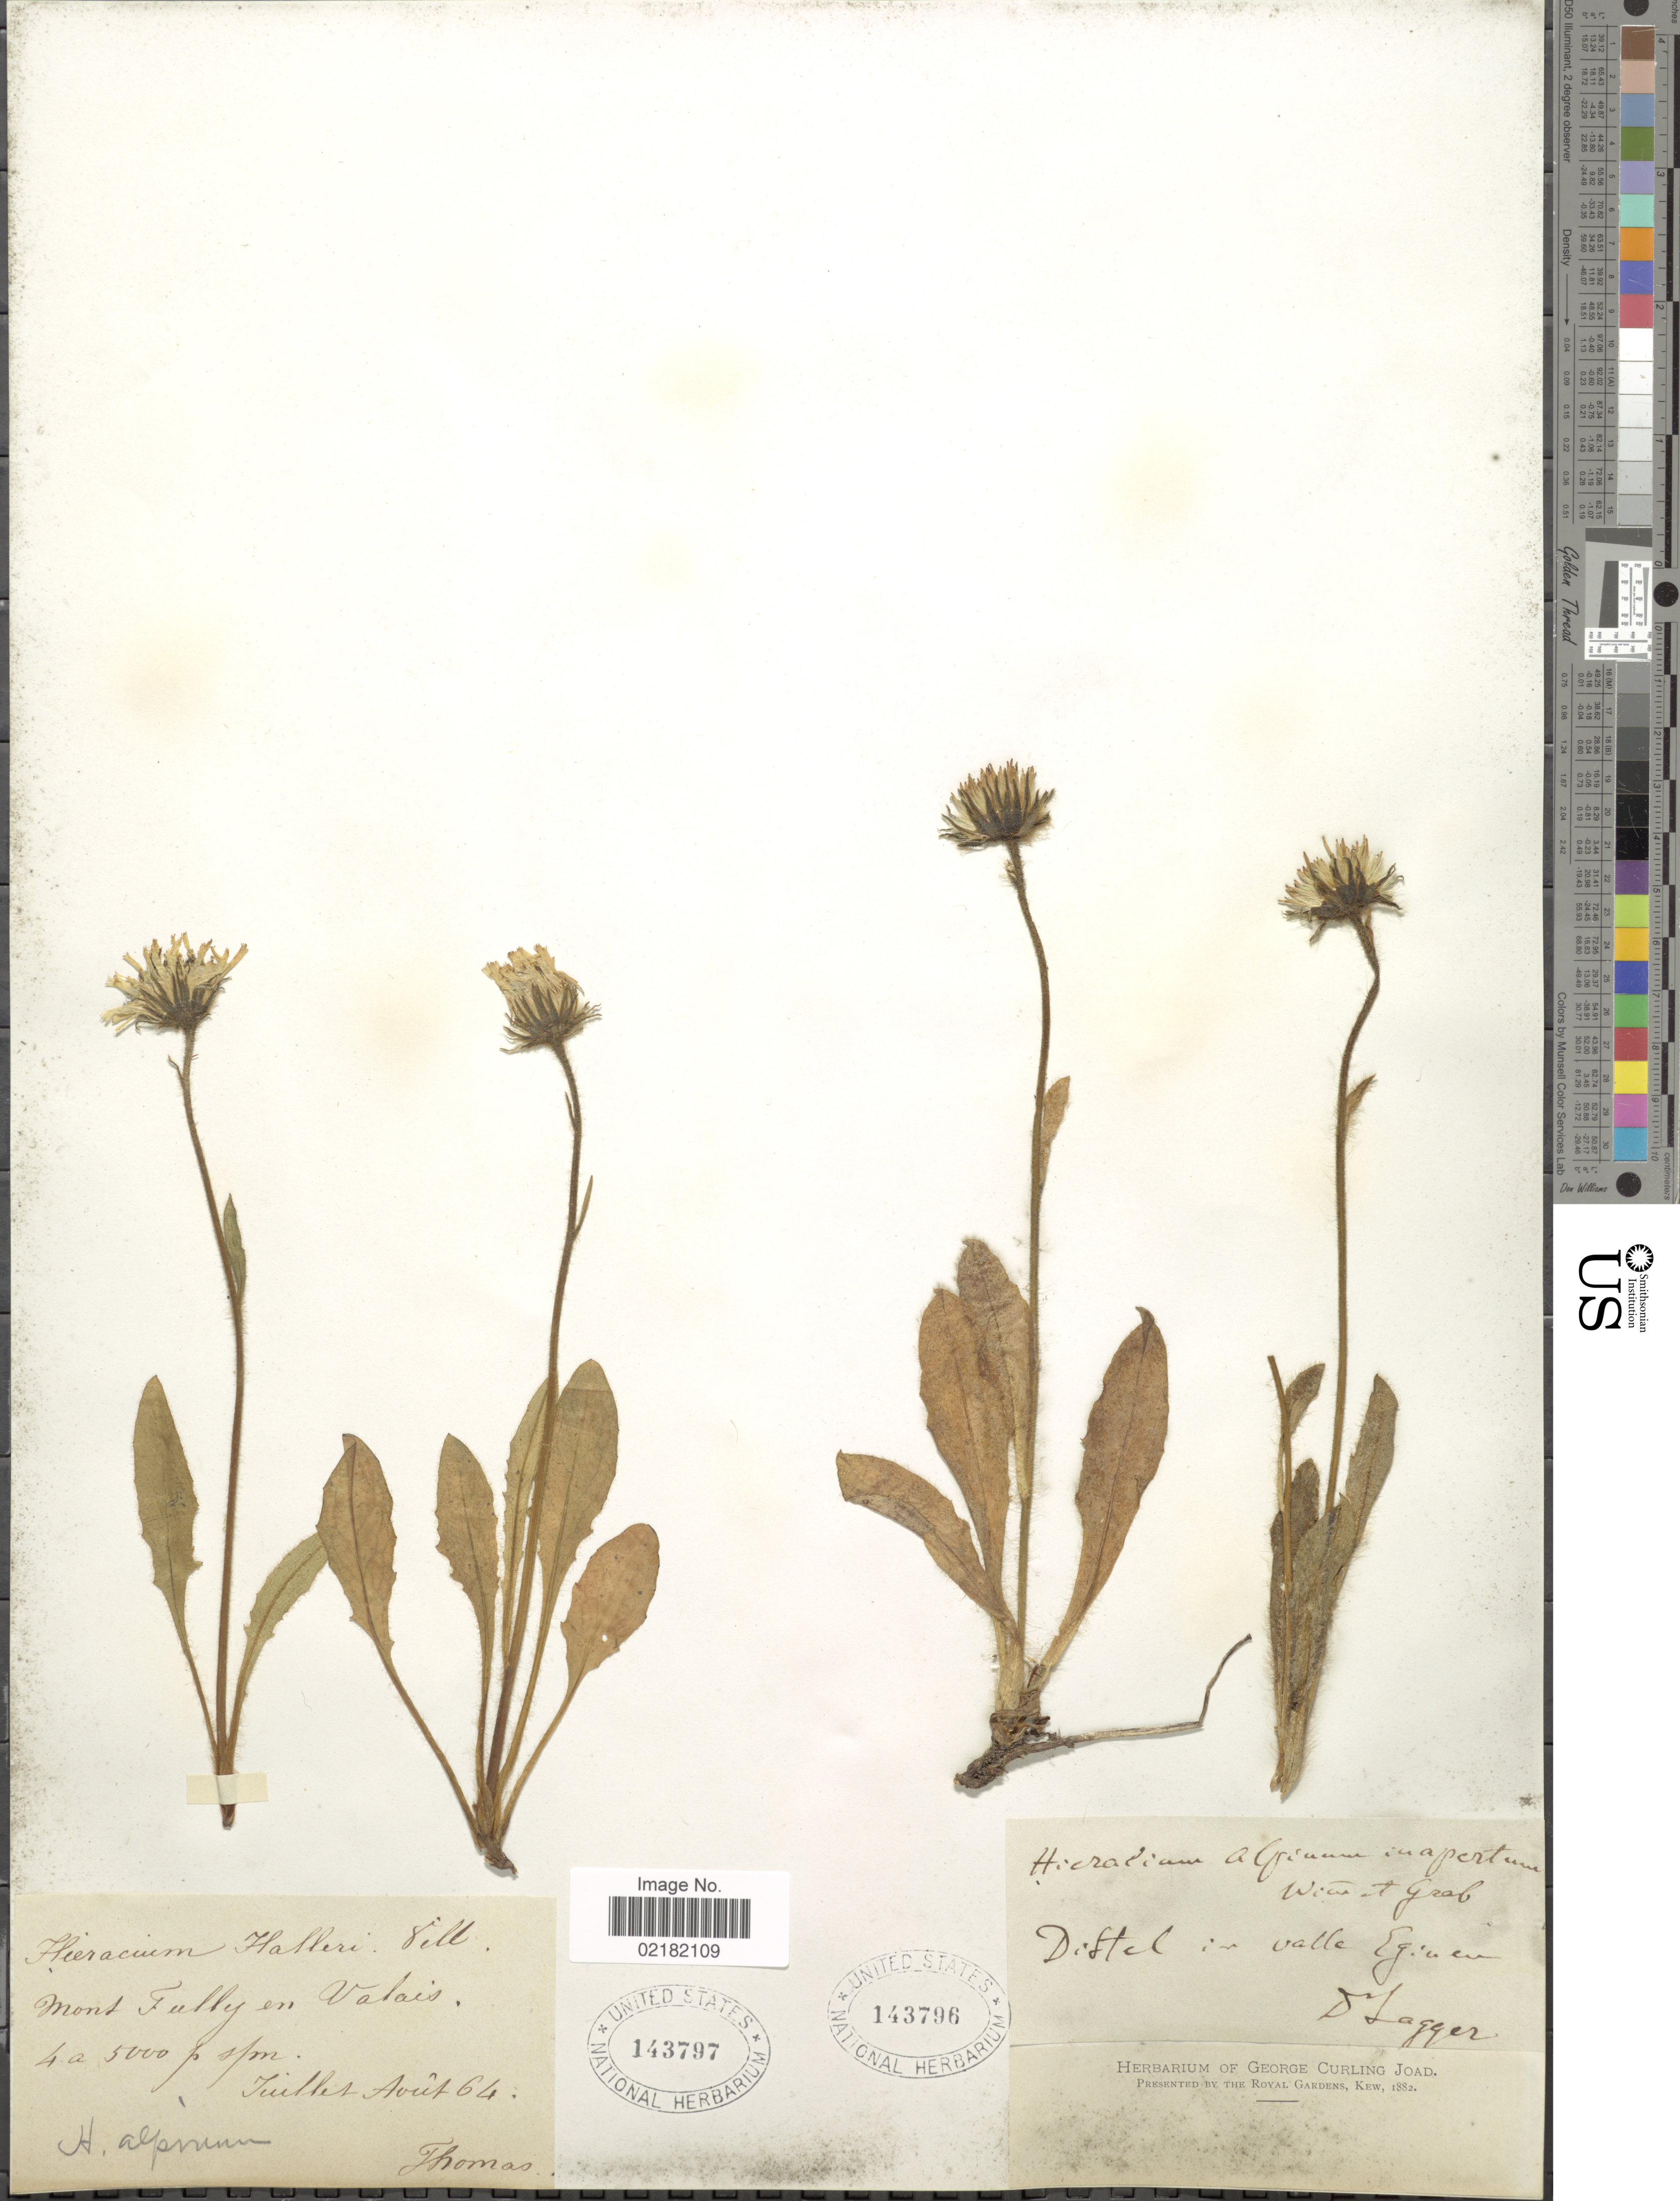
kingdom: Plantae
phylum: Tracheophyta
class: Magnoliopsida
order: Asterales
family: Asteraceae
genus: Hieracium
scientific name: Hieracium alpinum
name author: L.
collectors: F. J. Lagger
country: Switzerland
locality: Distel in valle Eginer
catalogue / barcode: US 143796